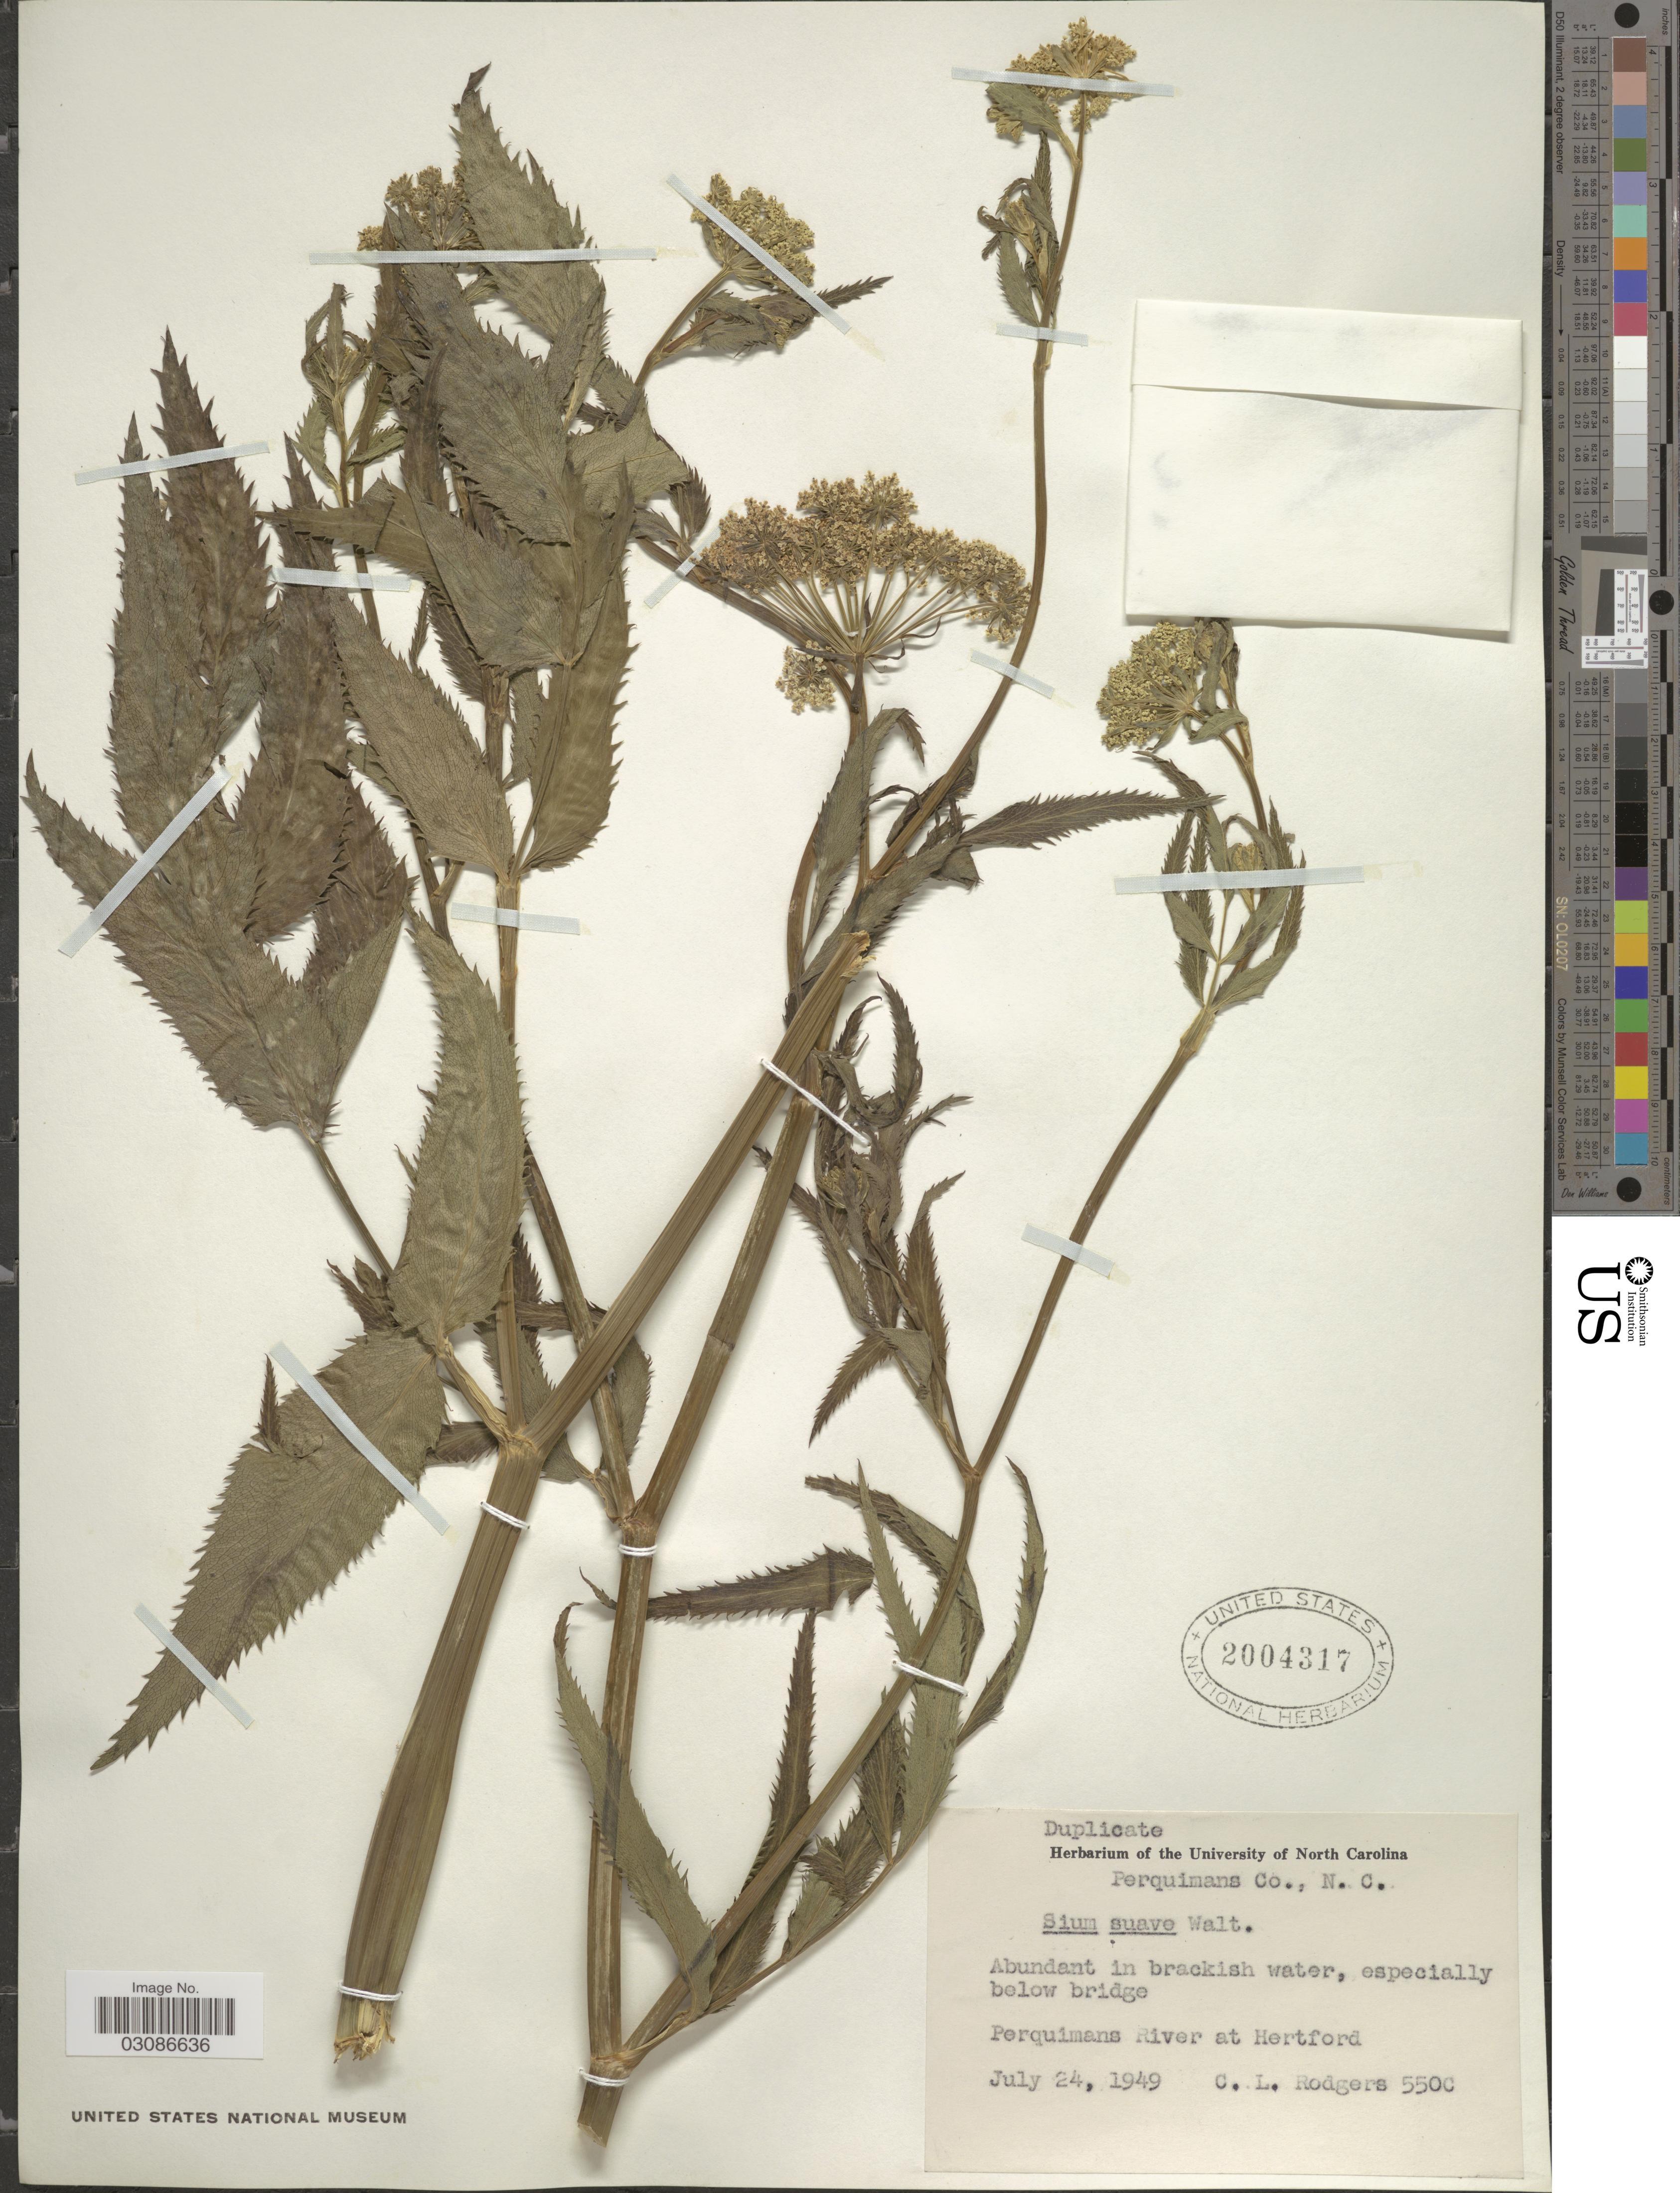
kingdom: Plantae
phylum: Tracheophyta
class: Magnoliopsida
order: Apiales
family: Apiaceae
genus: Sium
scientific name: Sium suave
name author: Walter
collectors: C. Rodgers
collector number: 550C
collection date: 1949-07-24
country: United States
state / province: North Carolina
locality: Perquimans Co., Perquimans River at Hertford.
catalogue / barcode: US 2004317